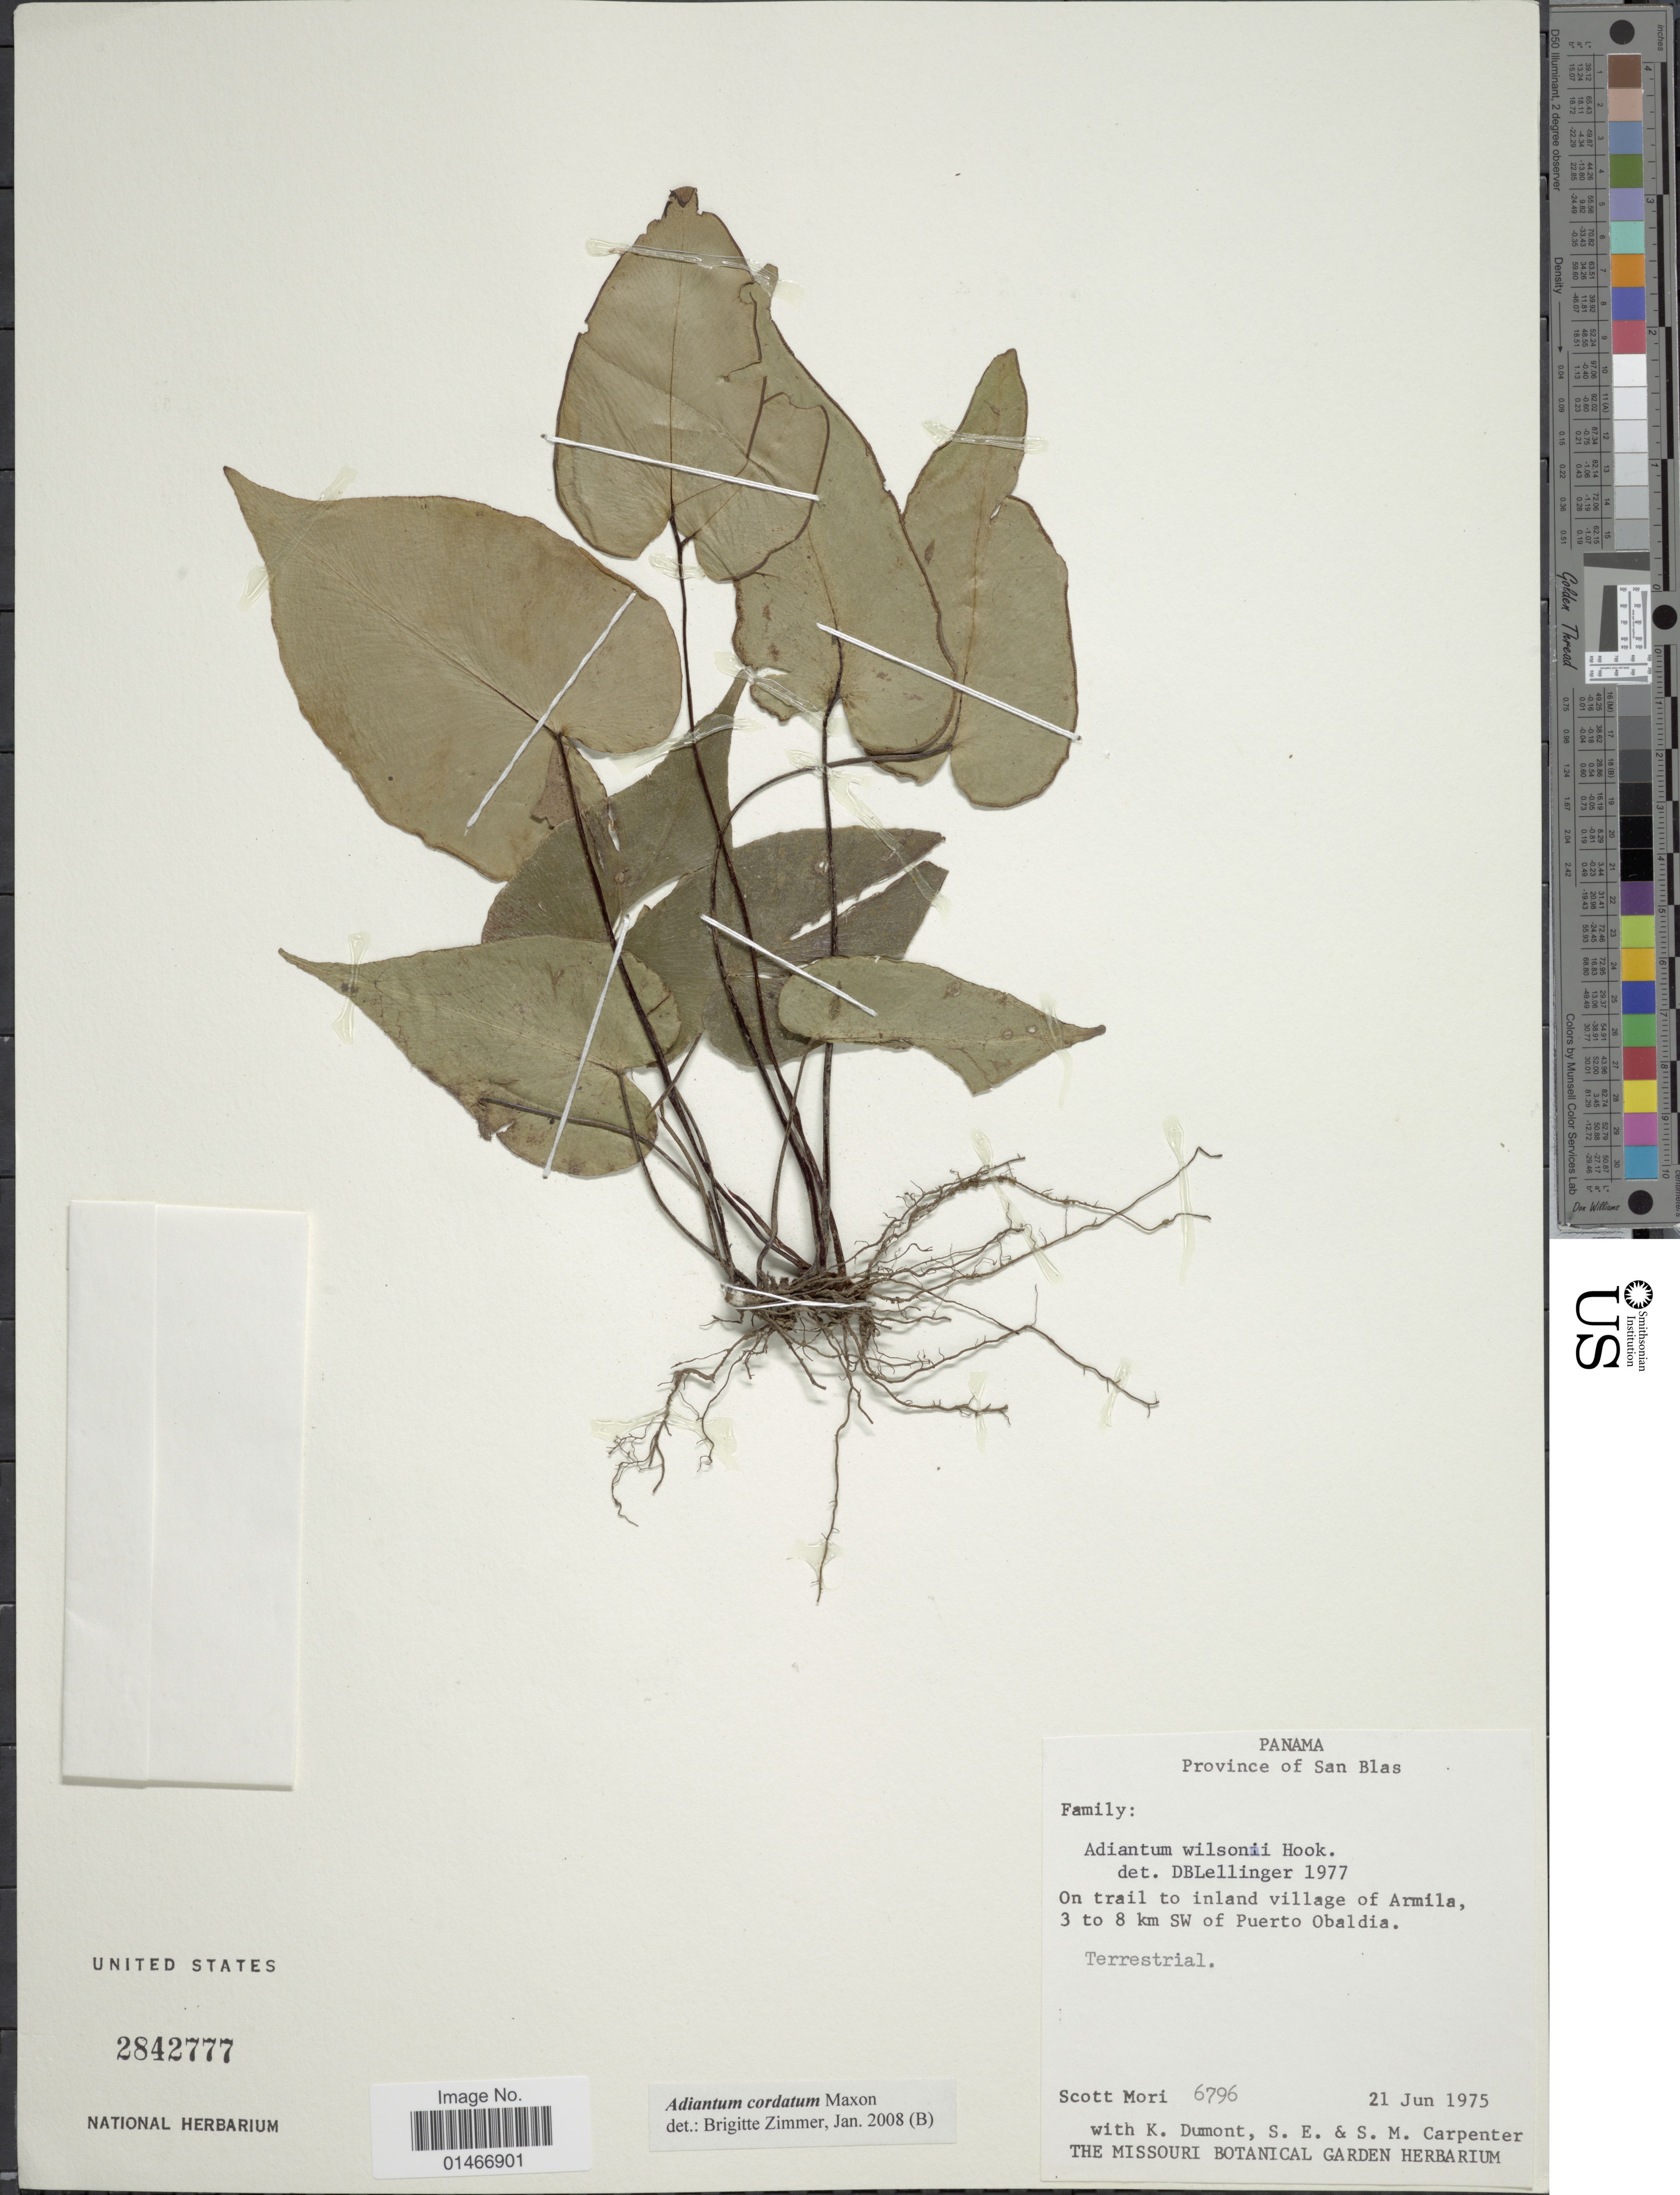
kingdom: Plantae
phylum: Tracheophyta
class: Polypodiopsida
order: Polypodiales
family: Pteridaceae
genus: Adiantum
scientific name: Adiantum cordatum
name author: Maxon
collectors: S. Mori, K. P. Dumont, S. Carpenter & S. Carpenter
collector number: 6796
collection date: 1975-06-21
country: Panama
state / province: Kuna Yala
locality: Province of San Blas. On trail to inland village of Armila, 3 to 8 km SW of Puerto Obaldia.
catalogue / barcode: US 2842777